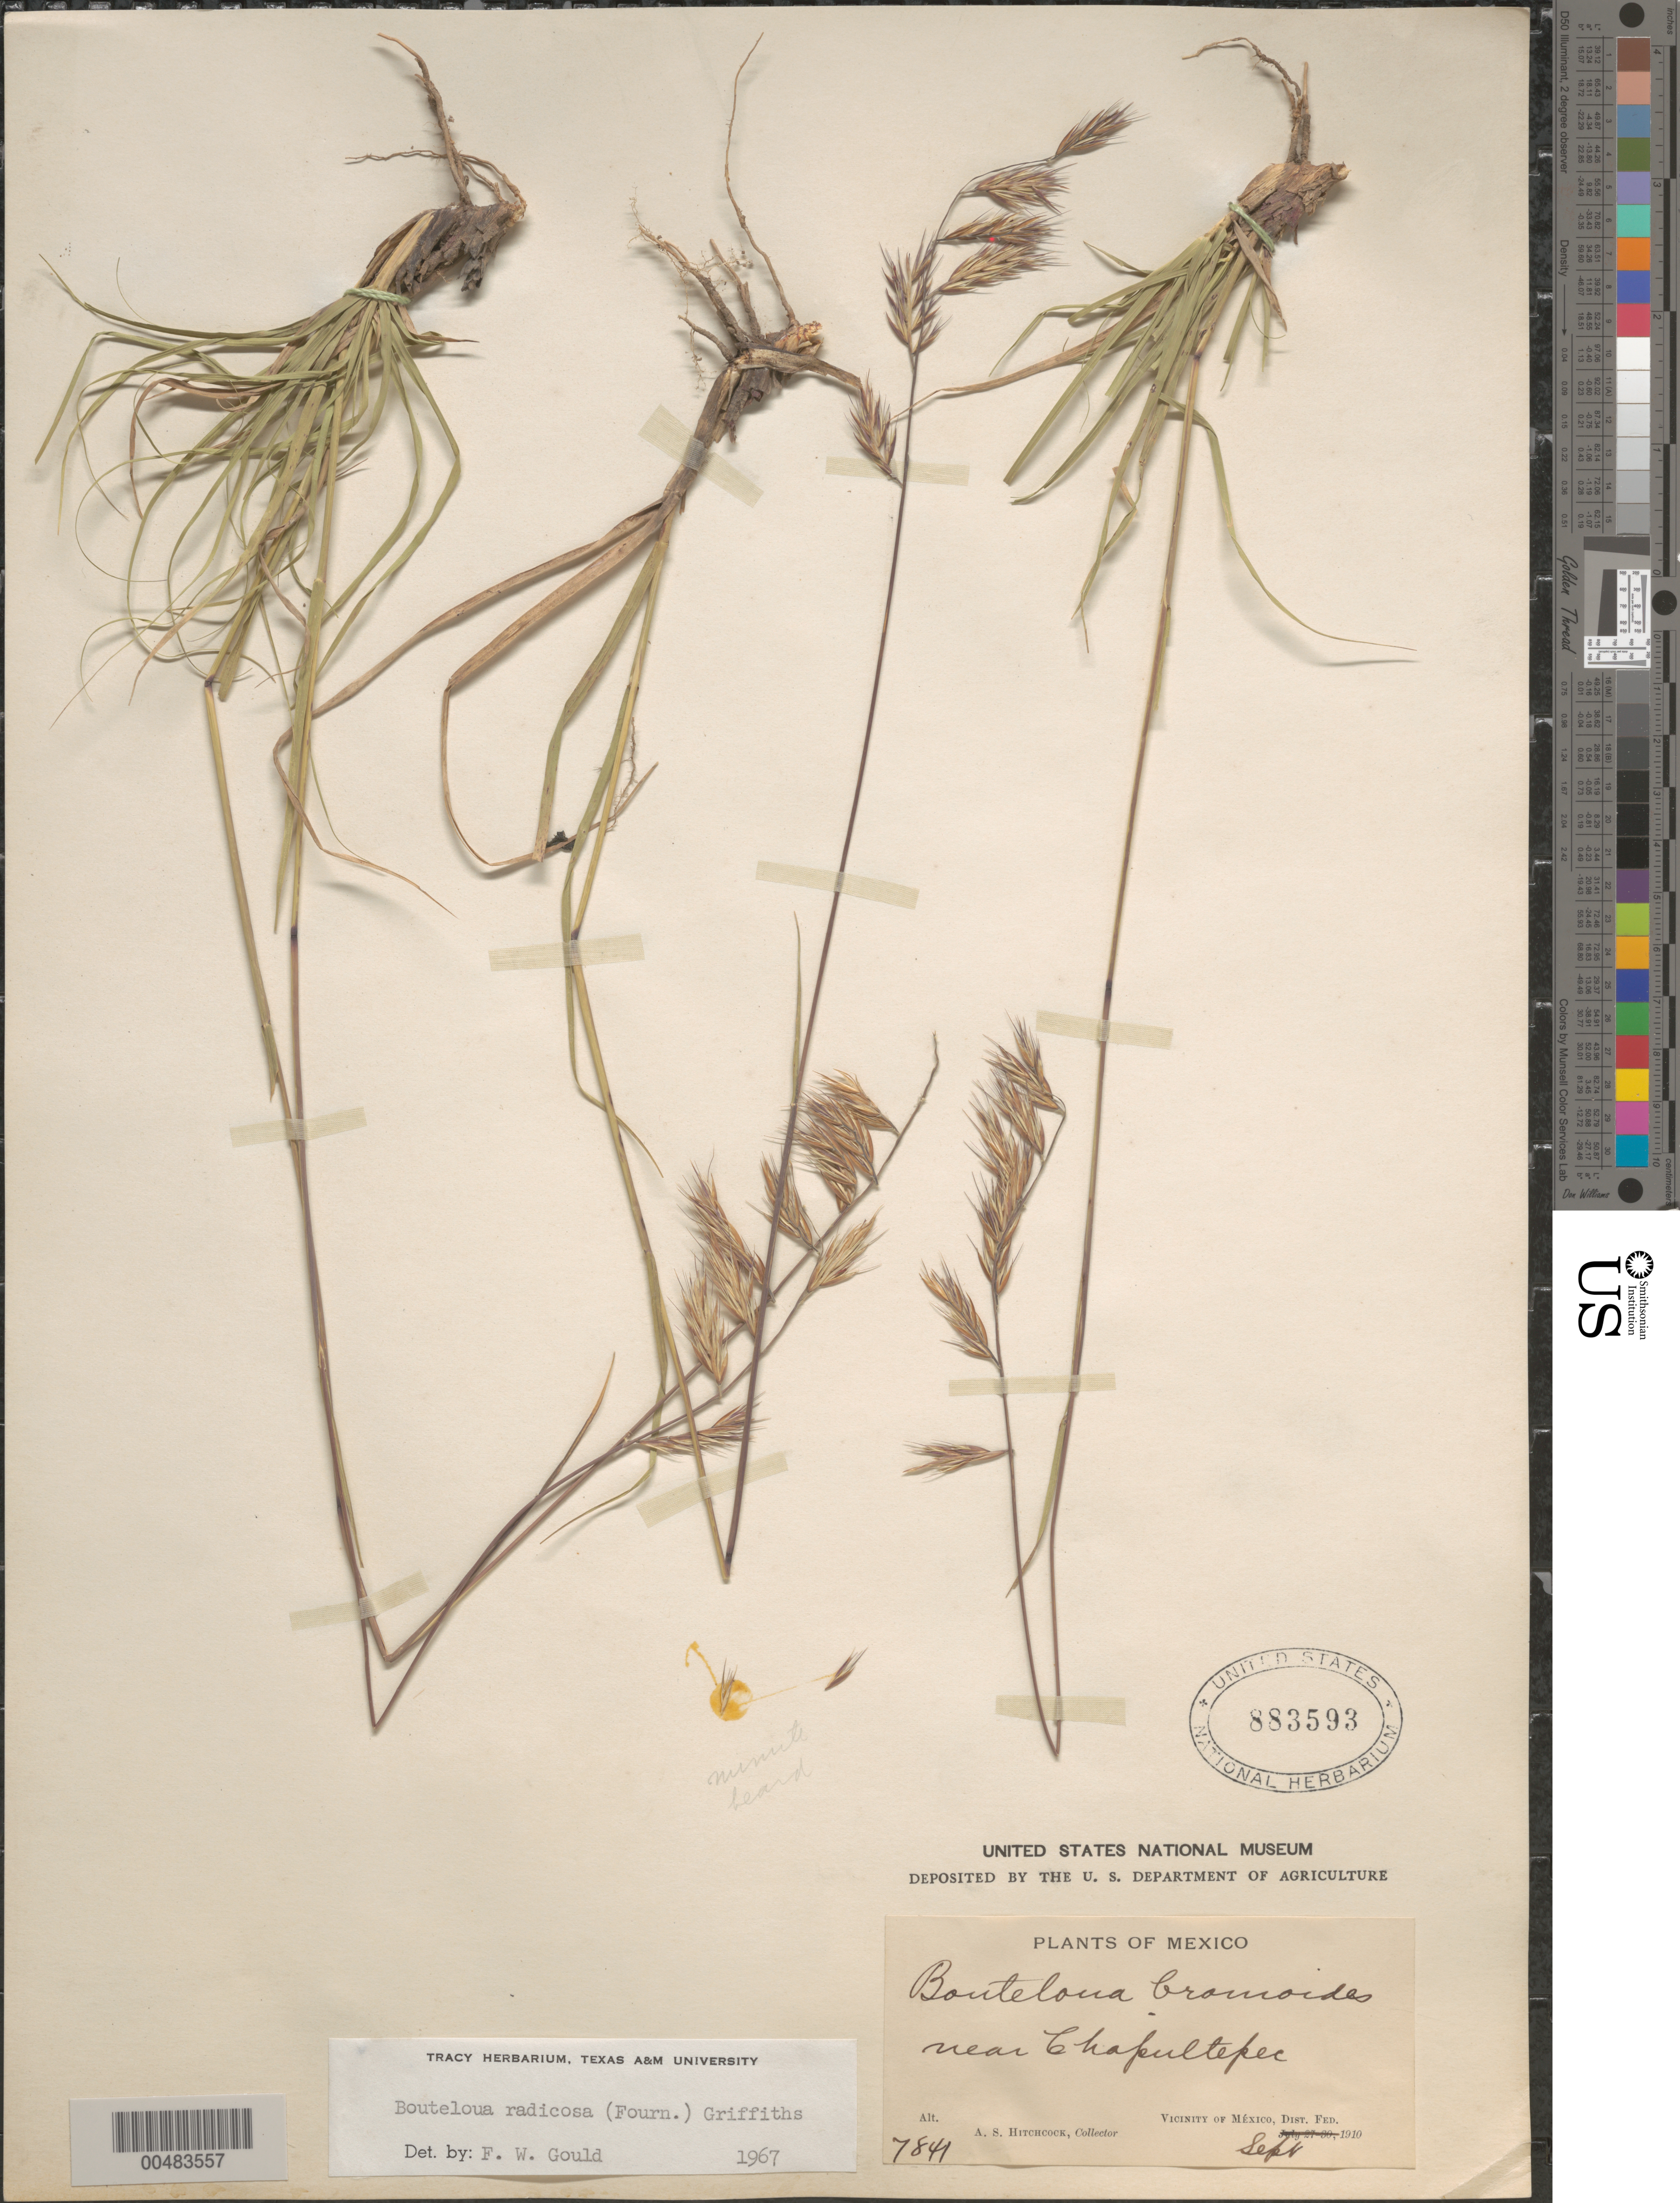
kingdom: Plantae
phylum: Tracheophyta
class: Liliopsida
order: Poales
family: Poaceae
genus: Bouteloua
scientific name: Bouteloua radicosa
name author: (E. Fourn.) Griffiths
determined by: Gould, F. W.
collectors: A. S. Hitchcock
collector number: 7841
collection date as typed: Sep 1910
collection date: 1910-09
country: Mexico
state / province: Distrito Federal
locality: Vicinity of México, near Chapultepec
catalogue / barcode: US 883593